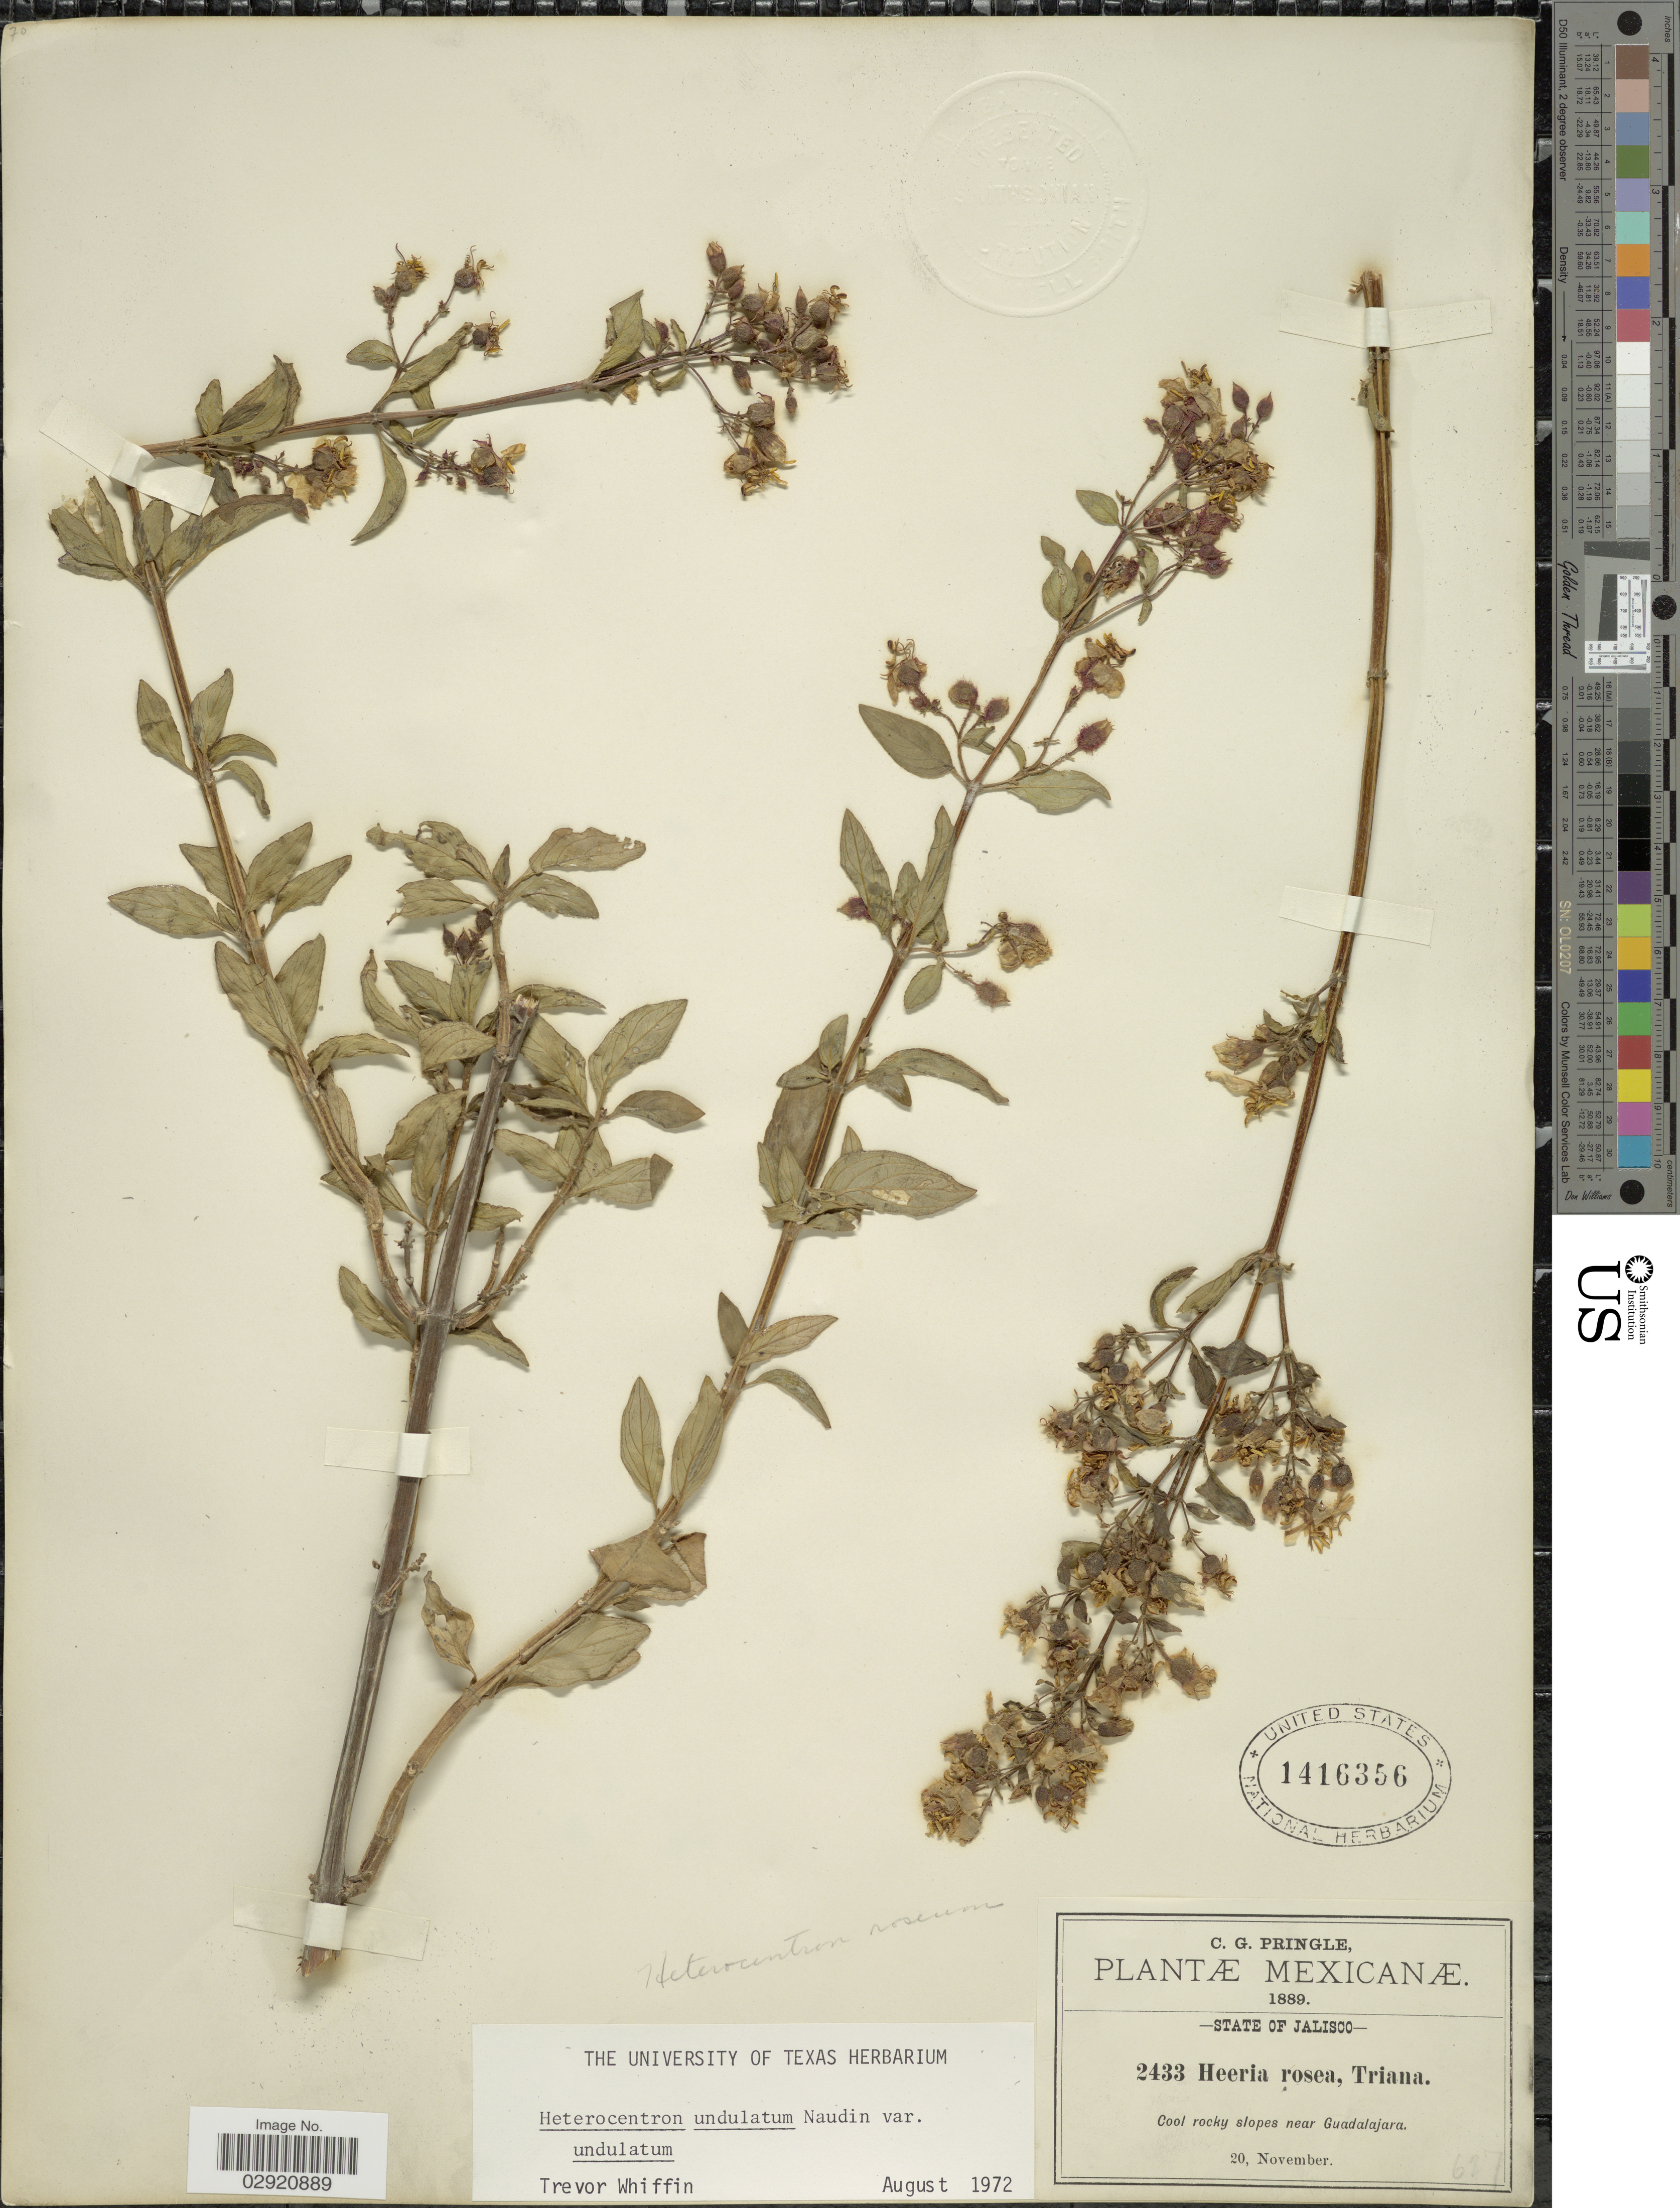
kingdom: Plantae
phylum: Tracheophyta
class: Magnoliopsida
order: Myrtales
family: Melastomataceae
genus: Heterocentron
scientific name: Heterocentron undulatum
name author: Naudin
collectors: C. G. Pringle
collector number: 2433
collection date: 1889-11-20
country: Mexico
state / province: Jalisco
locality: Cool rocky slopes near Guadalajara.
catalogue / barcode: US 1416356